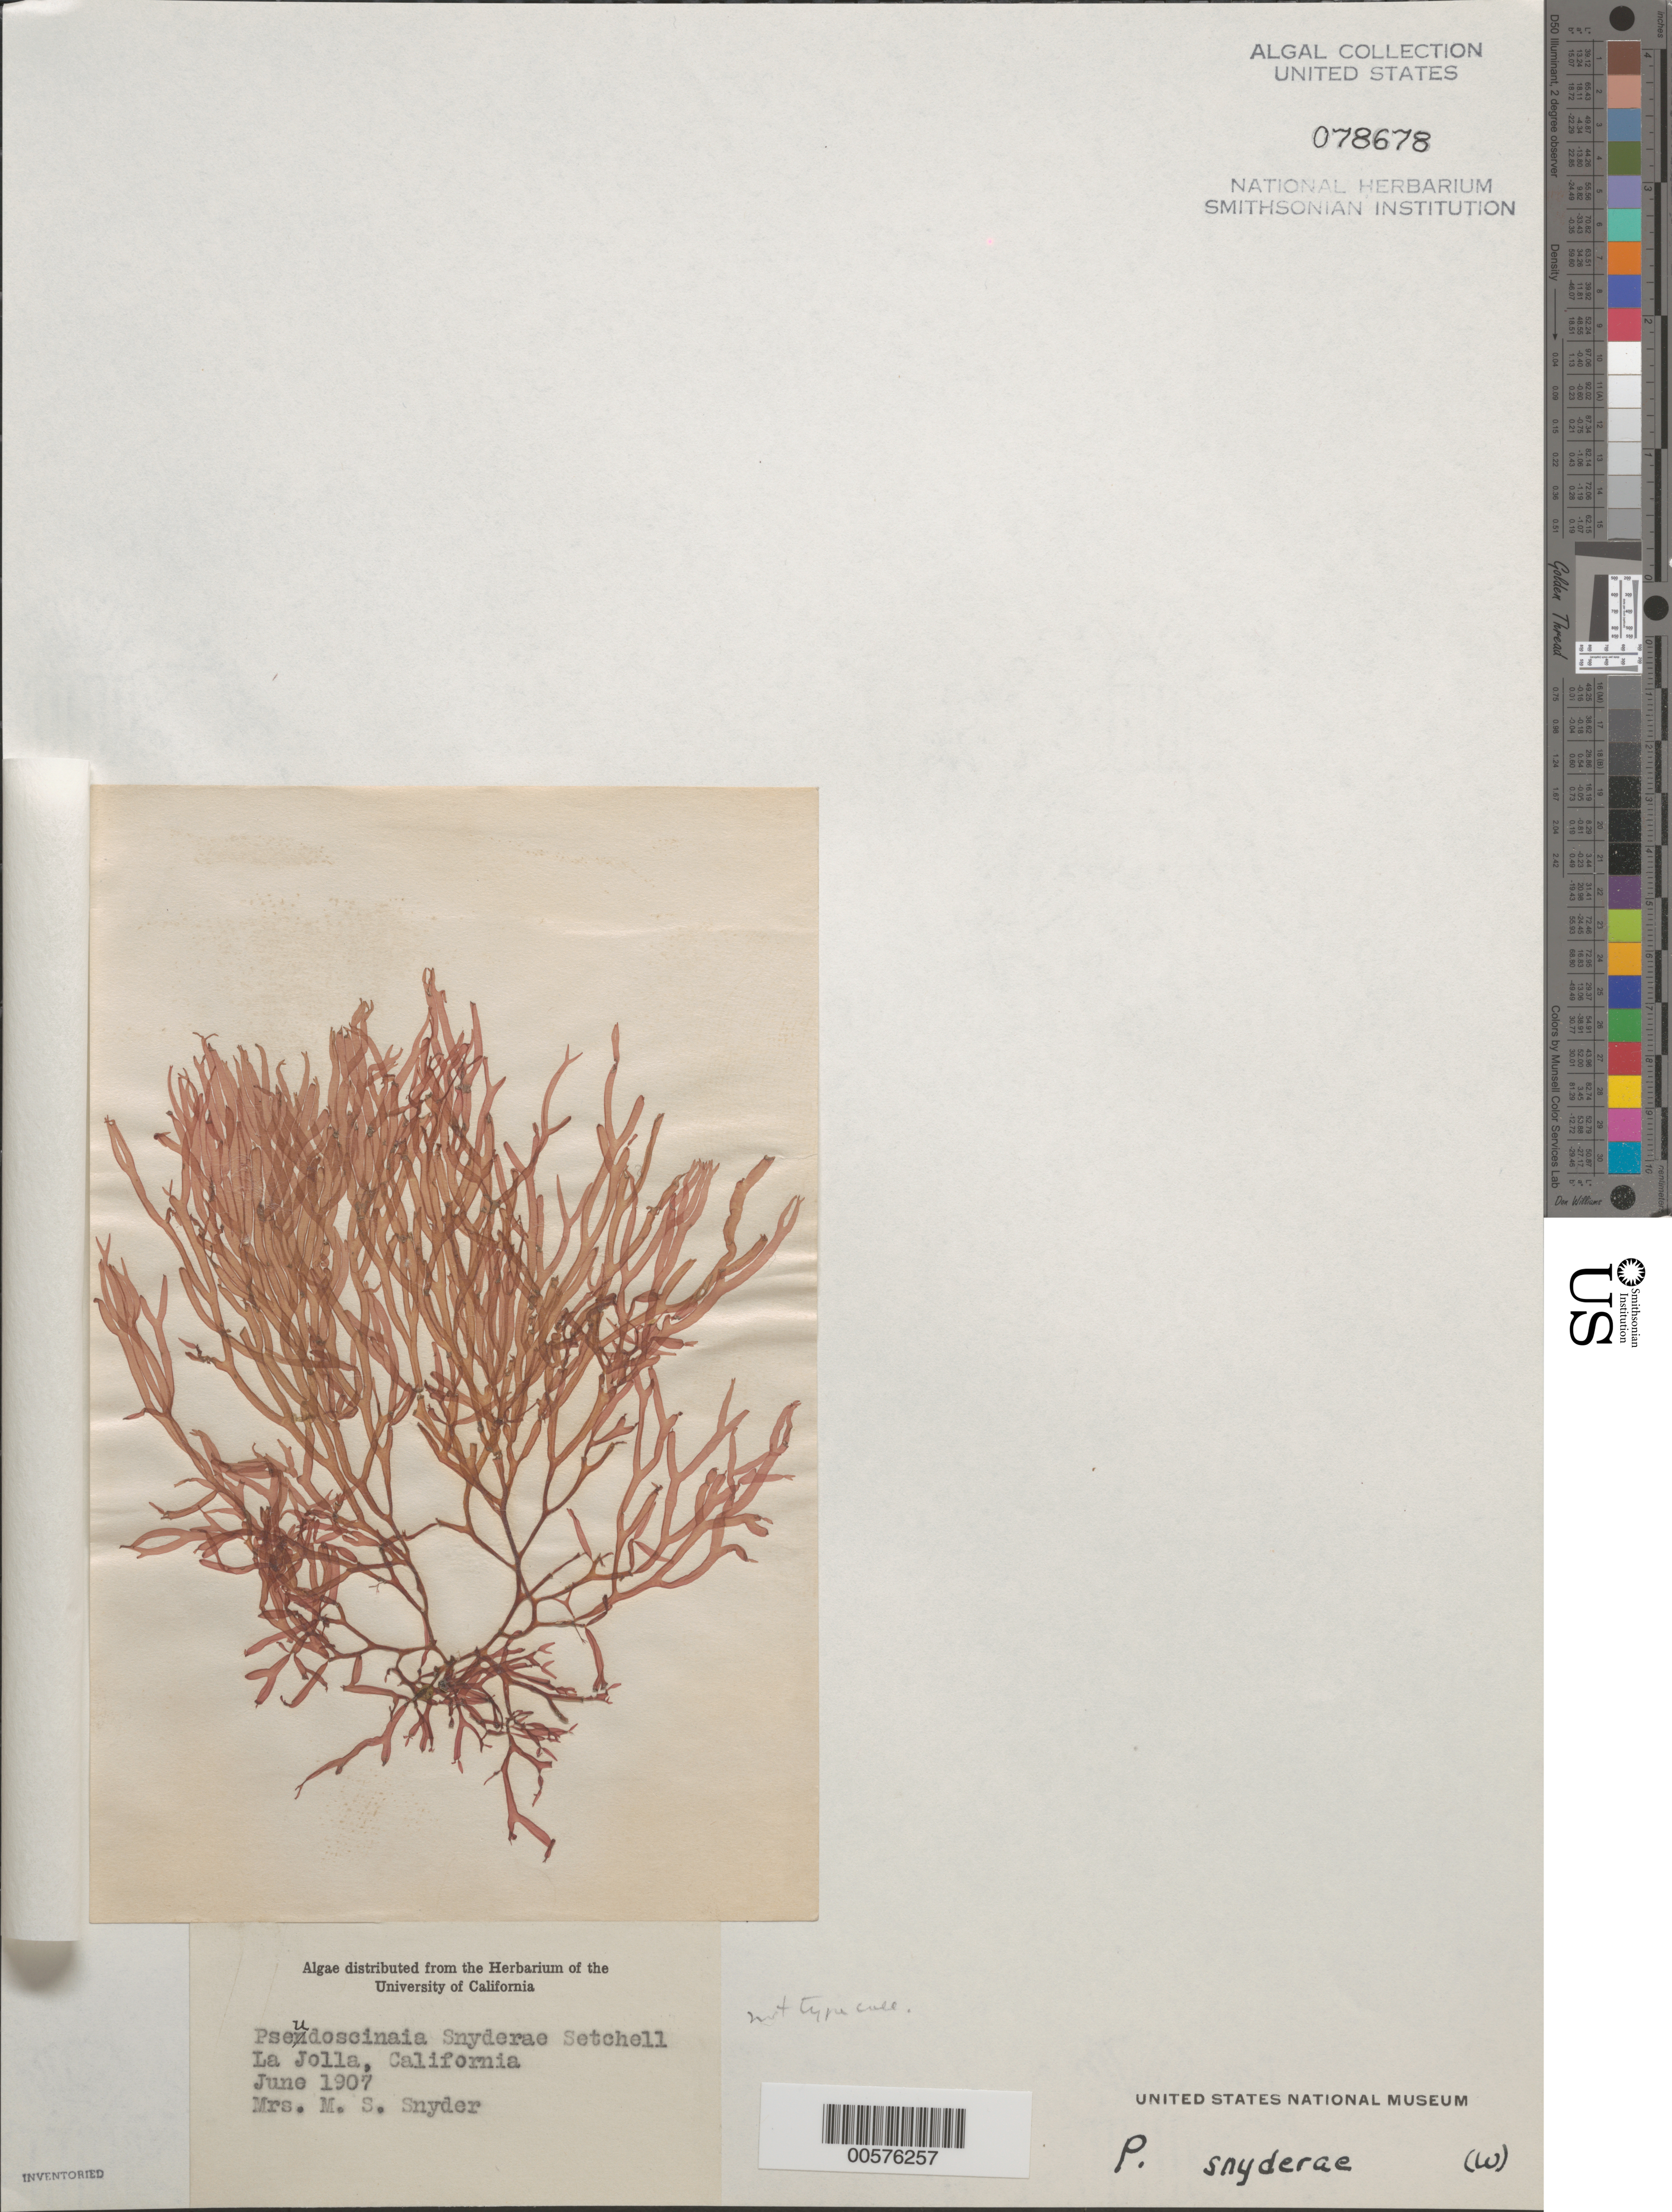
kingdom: Plantae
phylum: Rhodophyta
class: Florideophyceae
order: Nemaliales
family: Scinaiaceae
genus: Scinaia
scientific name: Scinaia snyderae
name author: (Setchell) Huisman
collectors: M. Snyder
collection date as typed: Jun 1907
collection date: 1907-06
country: United States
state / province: California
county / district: San Diego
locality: La Jolla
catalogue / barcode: US 78678